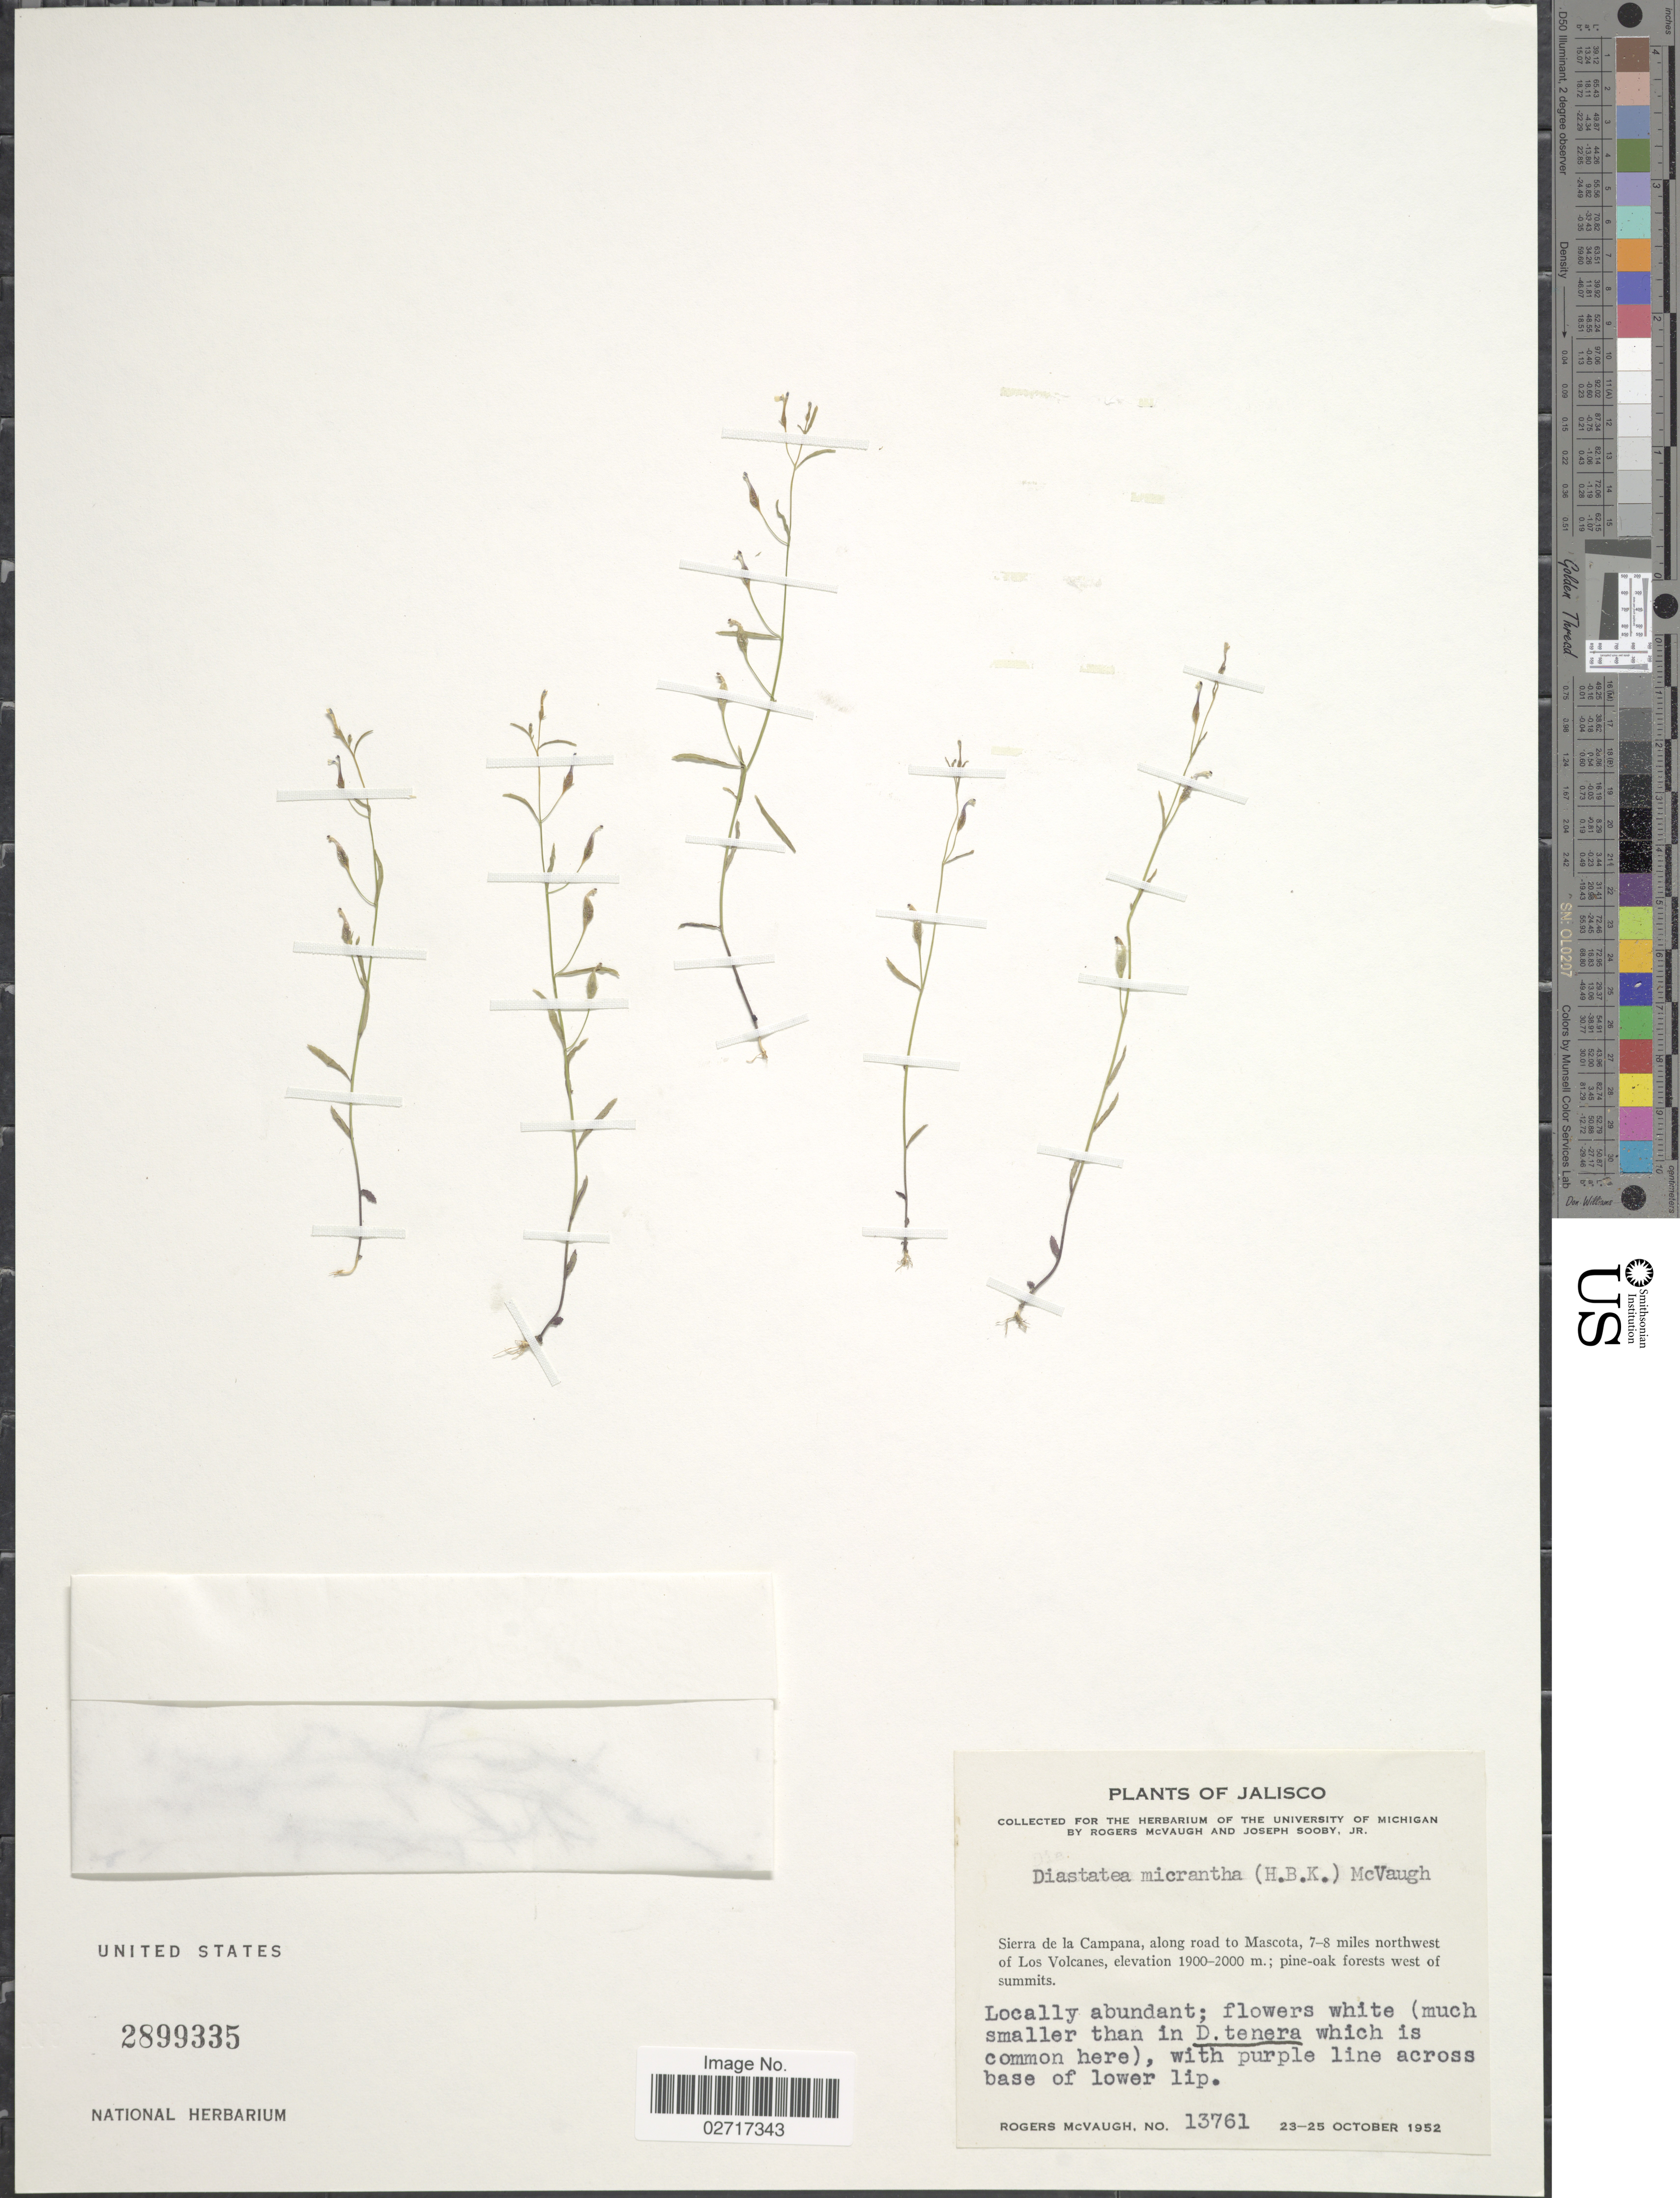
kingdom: Plantae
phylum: Tracheophyta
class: Magnoliopsida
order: Asterales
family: Campanulaceae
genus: Diastatea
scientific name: Diastatea micrantha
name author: (Kunth) McVaugh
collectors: R. McVaugh & J. Sooby Jr.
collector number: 13761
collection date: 1952-10-23/1952-10-25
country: Mexico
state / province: Jalisco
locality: Sierra de la Campana, along road to Mascota, 7-8 miles northwest of Los Volcanes.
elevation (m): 1900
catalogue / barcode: US 2899335